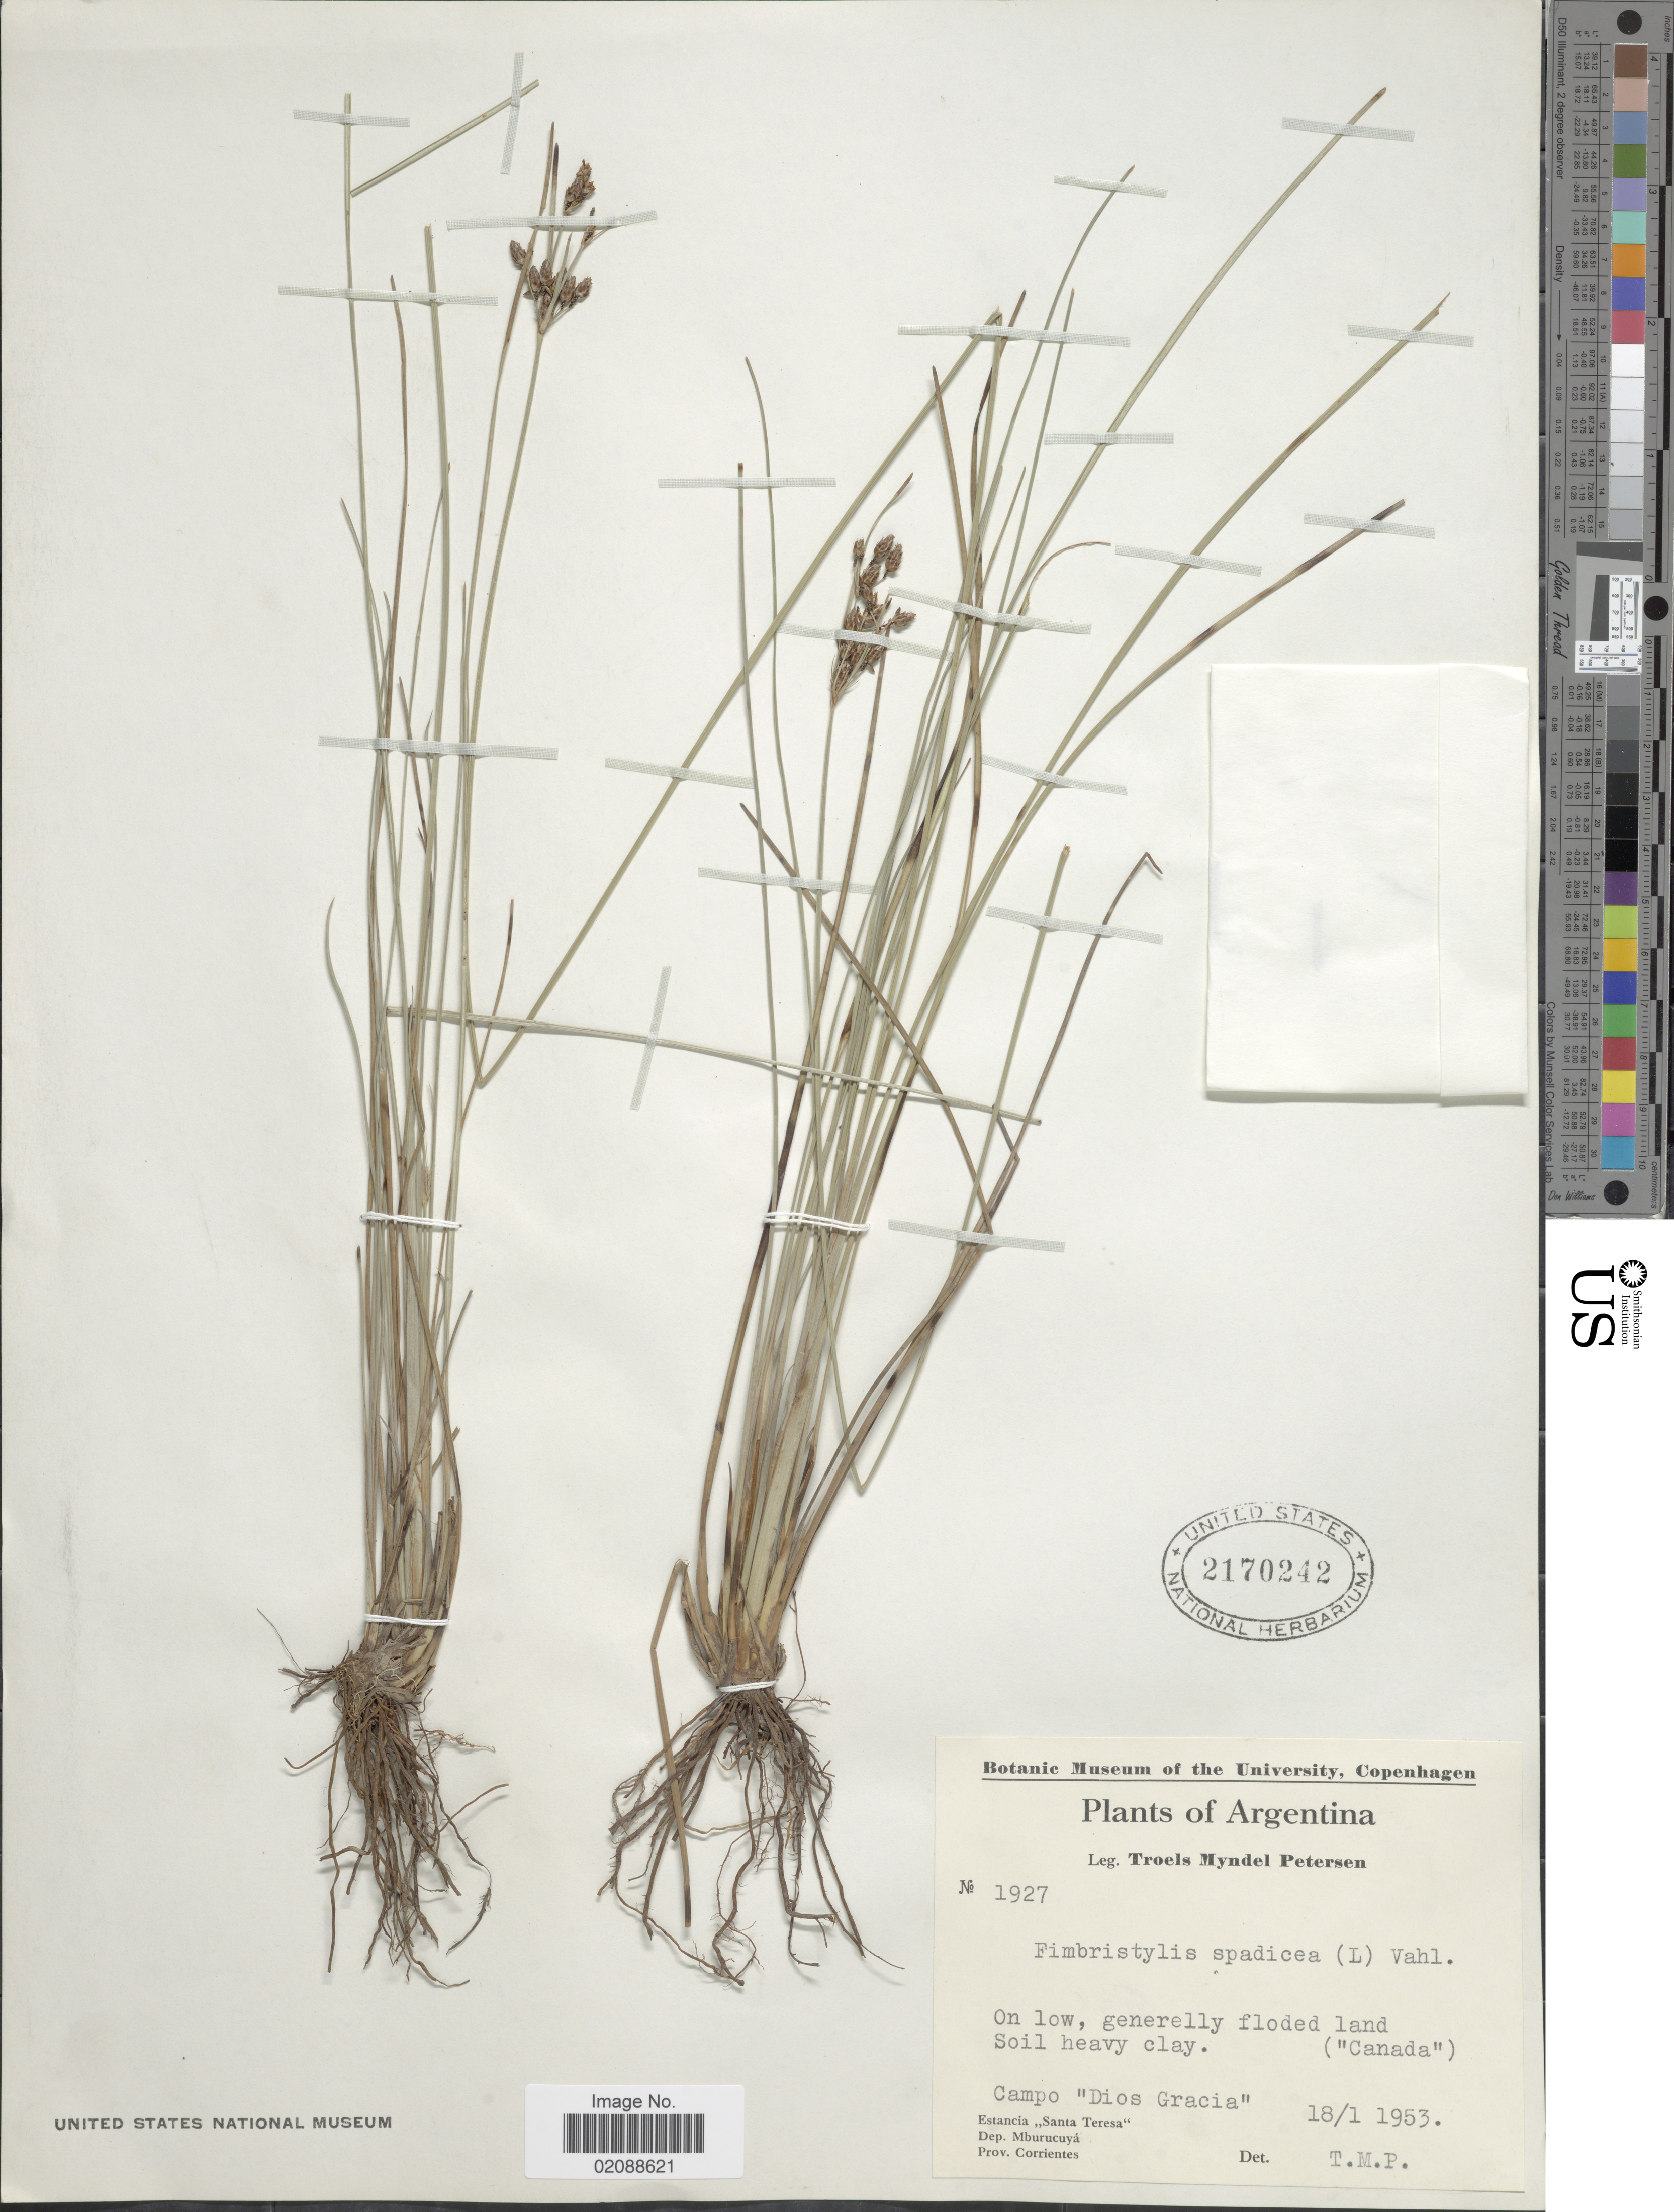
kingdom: Plantae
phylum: Tracheophyta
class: Liliopsida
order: Poales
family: Cyperaceae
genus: Fimbristylis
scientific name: Fimbristylis spadicea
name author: (L.) Vahl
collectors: T. M. Petersen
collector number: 1927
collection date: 1953-01-18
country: Argentina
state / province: Corrientes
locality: Campo "Dios Gracia" Estancia "Santa Teresa", Dep. Mburucuya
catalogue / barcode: US 2170242